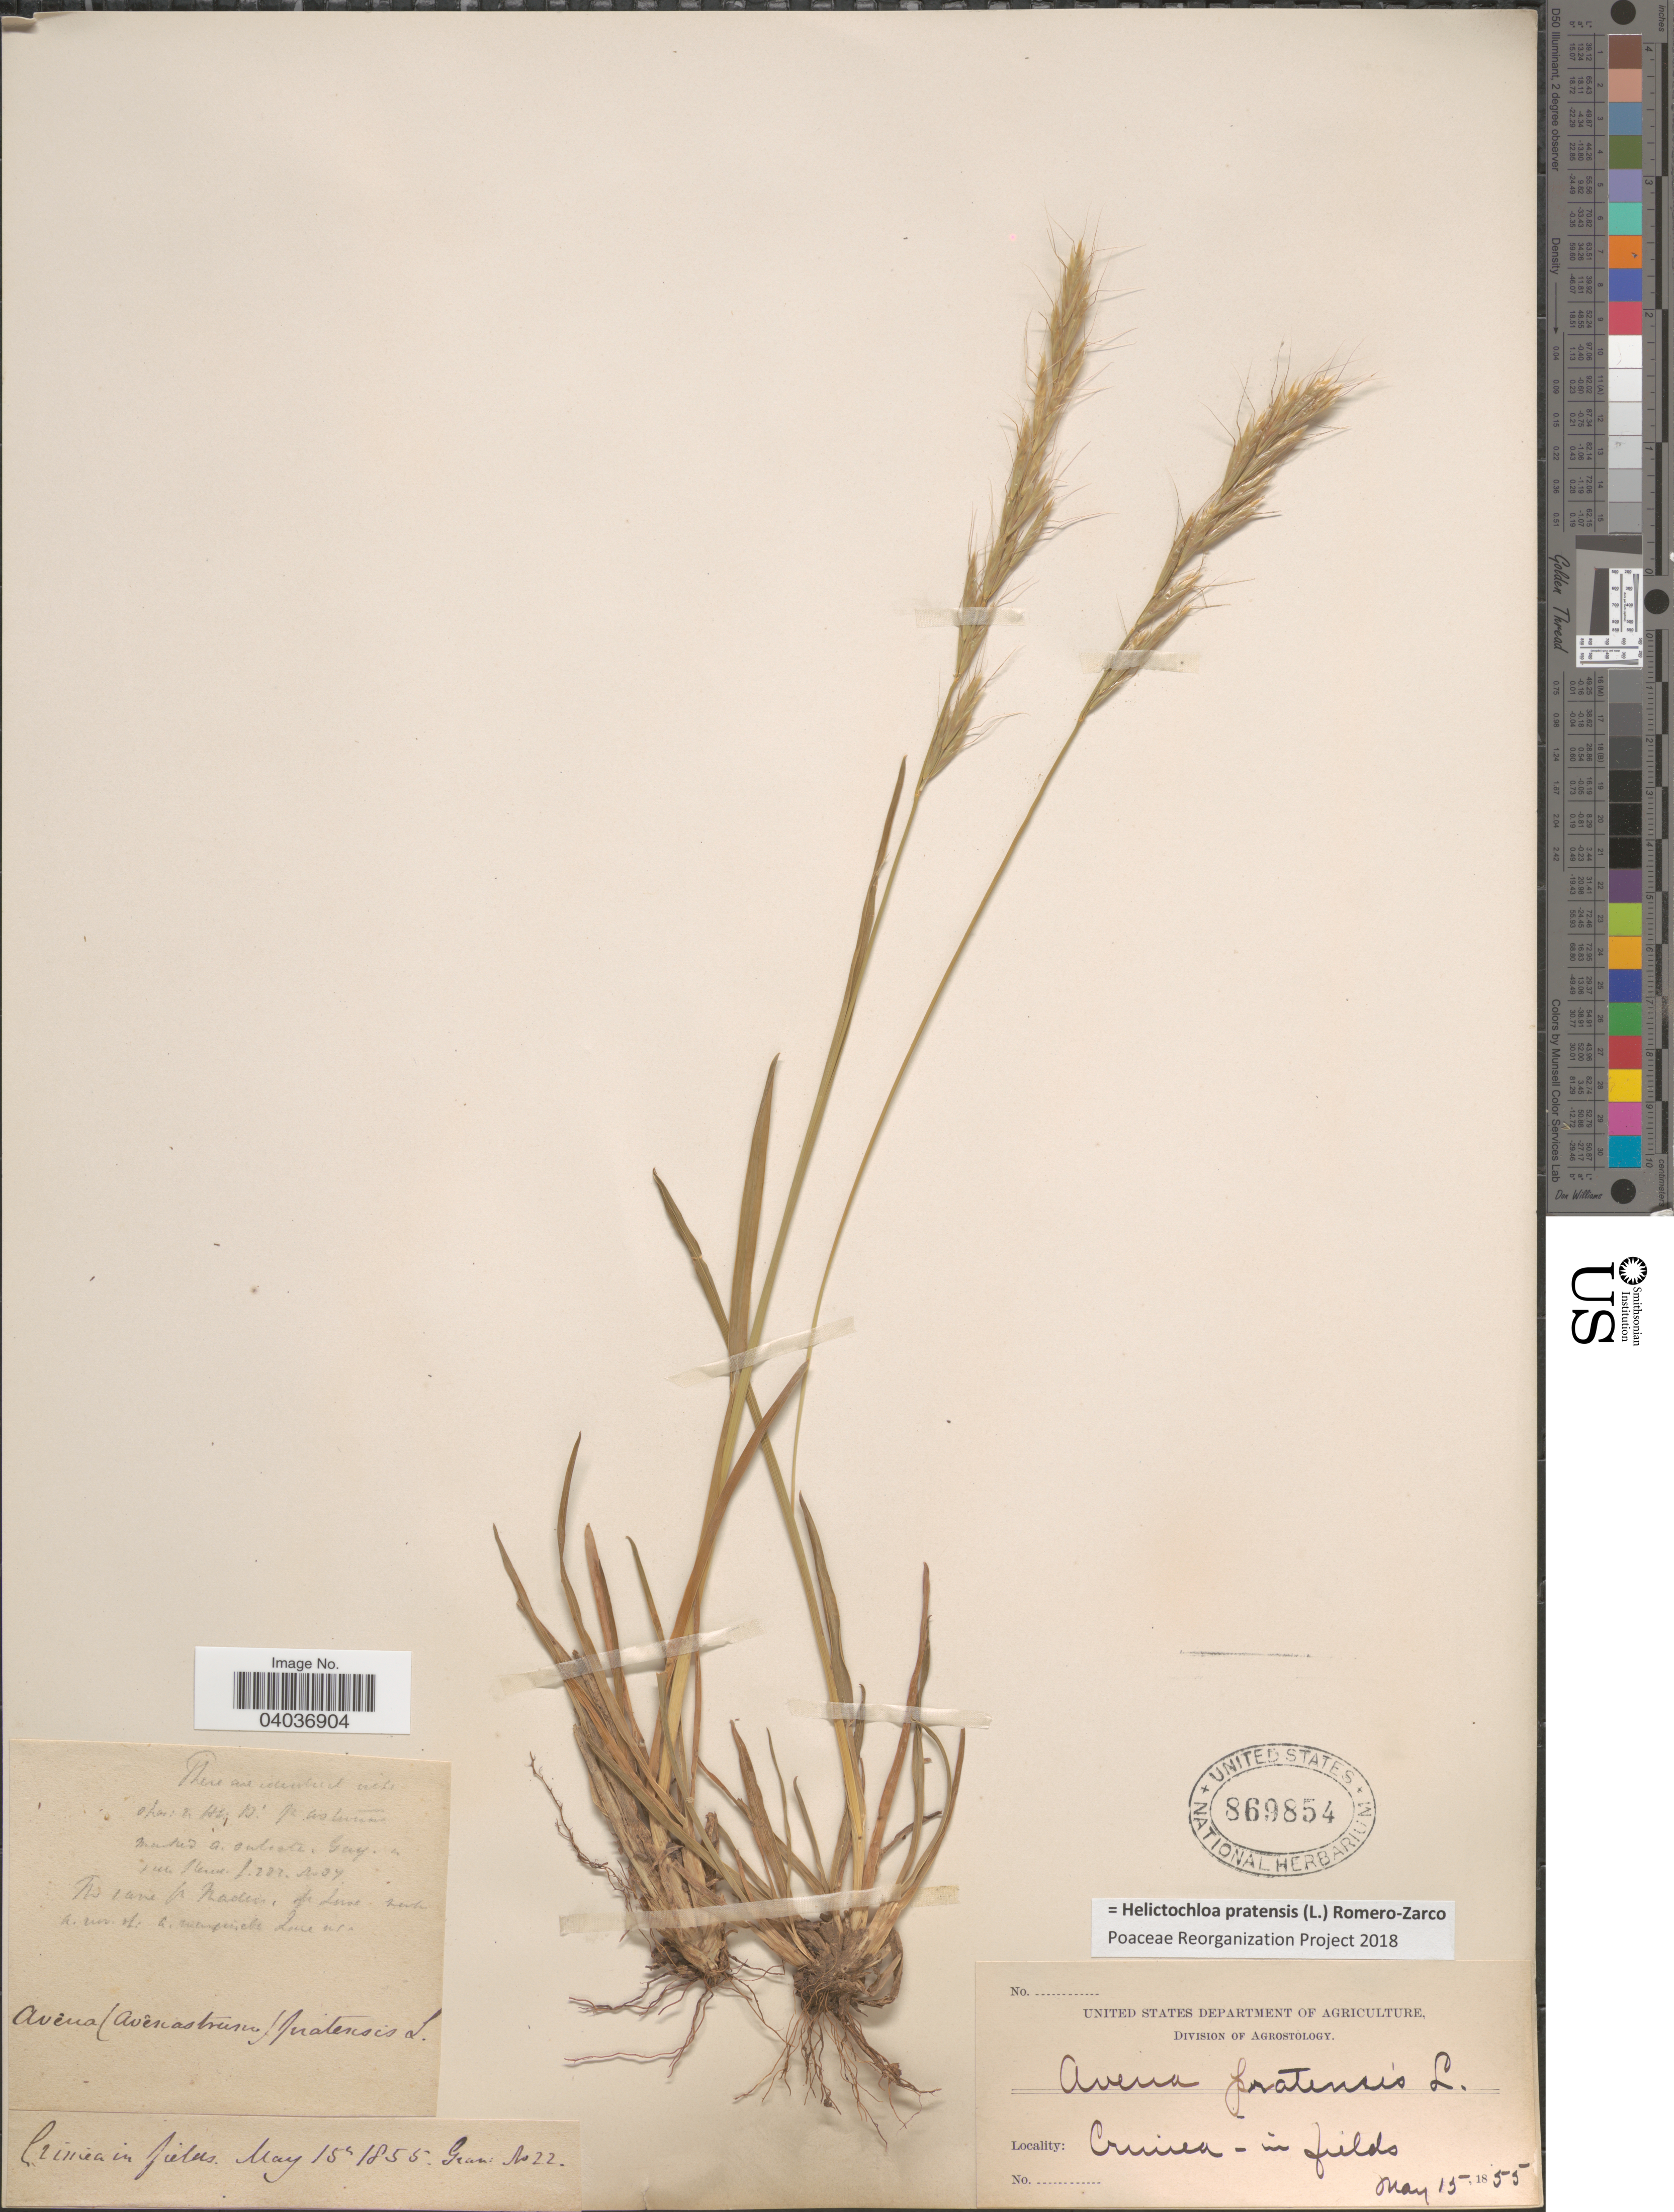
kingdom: Plantae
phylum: Tracheophyta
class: Liliopsida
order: Poales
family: Poaceae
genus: Helictochloa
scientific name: Helictochloa pratensis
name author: (L.) Romero-Zarco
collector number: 22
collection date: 1855-05-15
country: Ukraine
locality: Crimea - in fields.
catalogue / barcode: US 869854